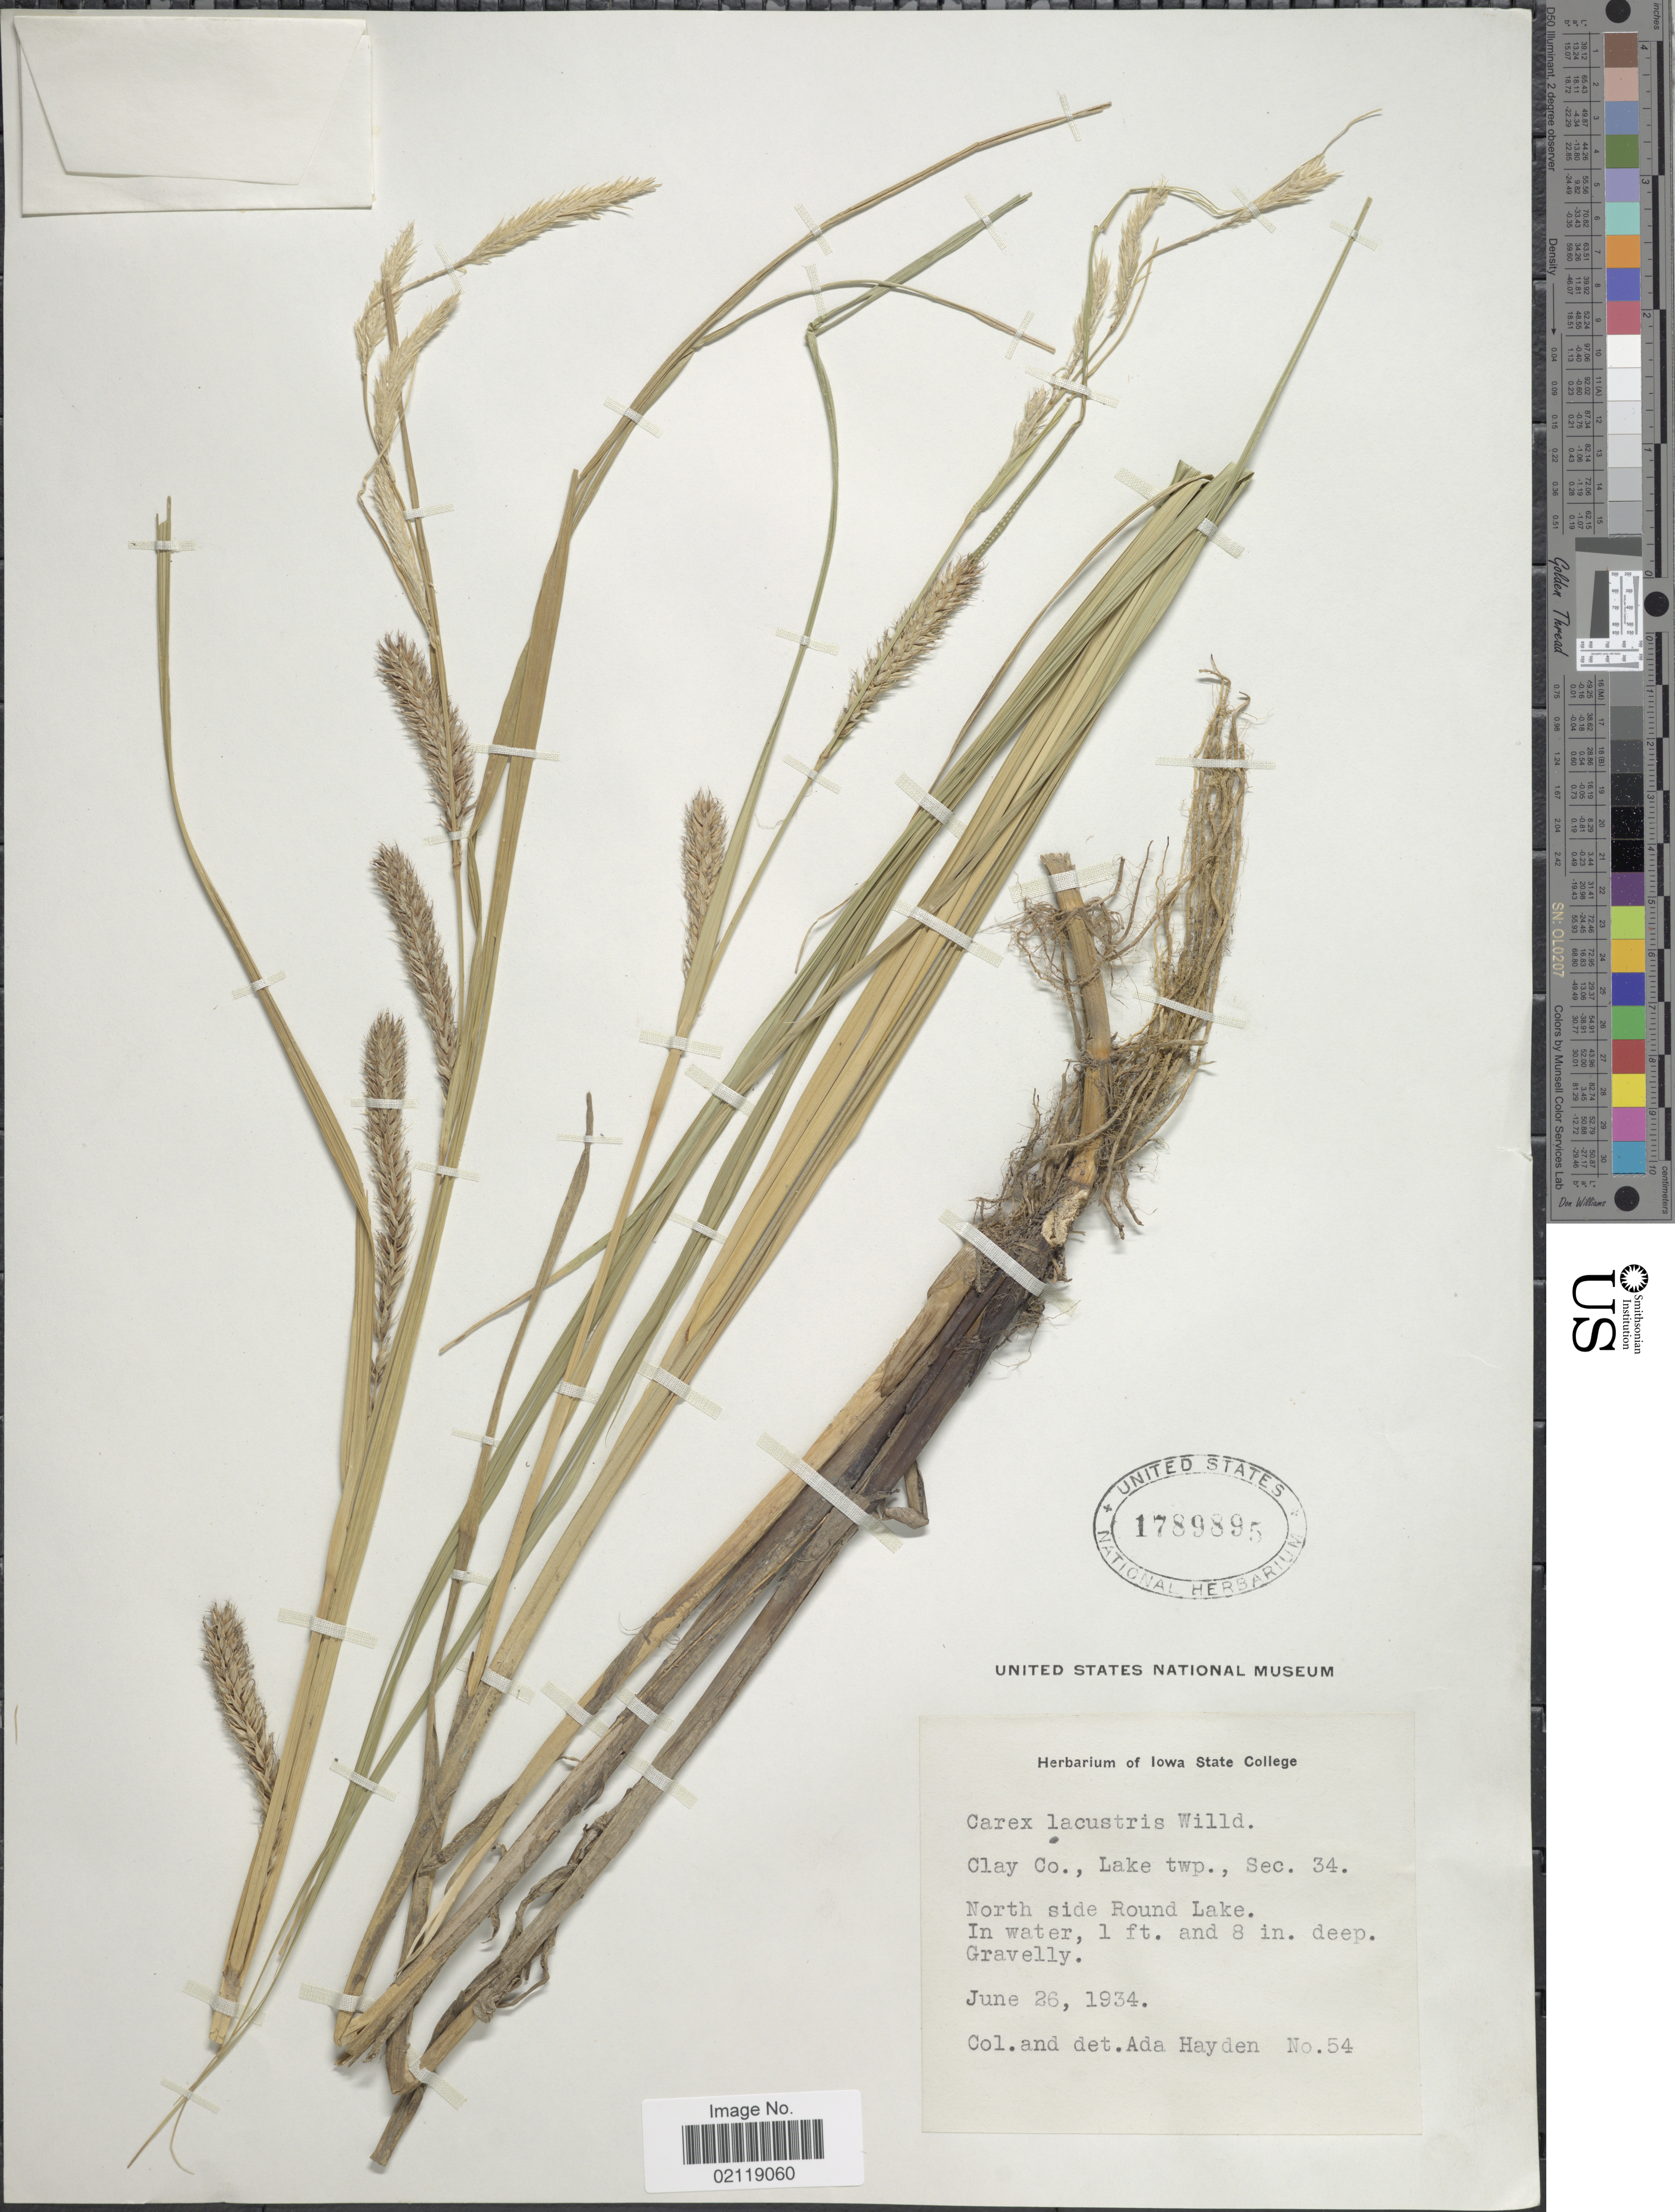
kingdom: Plantae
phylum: Tracheophyta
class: Liliopsida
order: Poales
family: Cyperaceae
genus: Carex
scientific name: Carex lacustris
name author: Willd.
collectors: Ada Hayden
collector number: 54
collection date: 1934-06-26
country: United States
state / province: Iowa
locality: Clay Co., Lake twp., Sec. 34. North side Round Lake.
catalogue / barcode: US 1789895